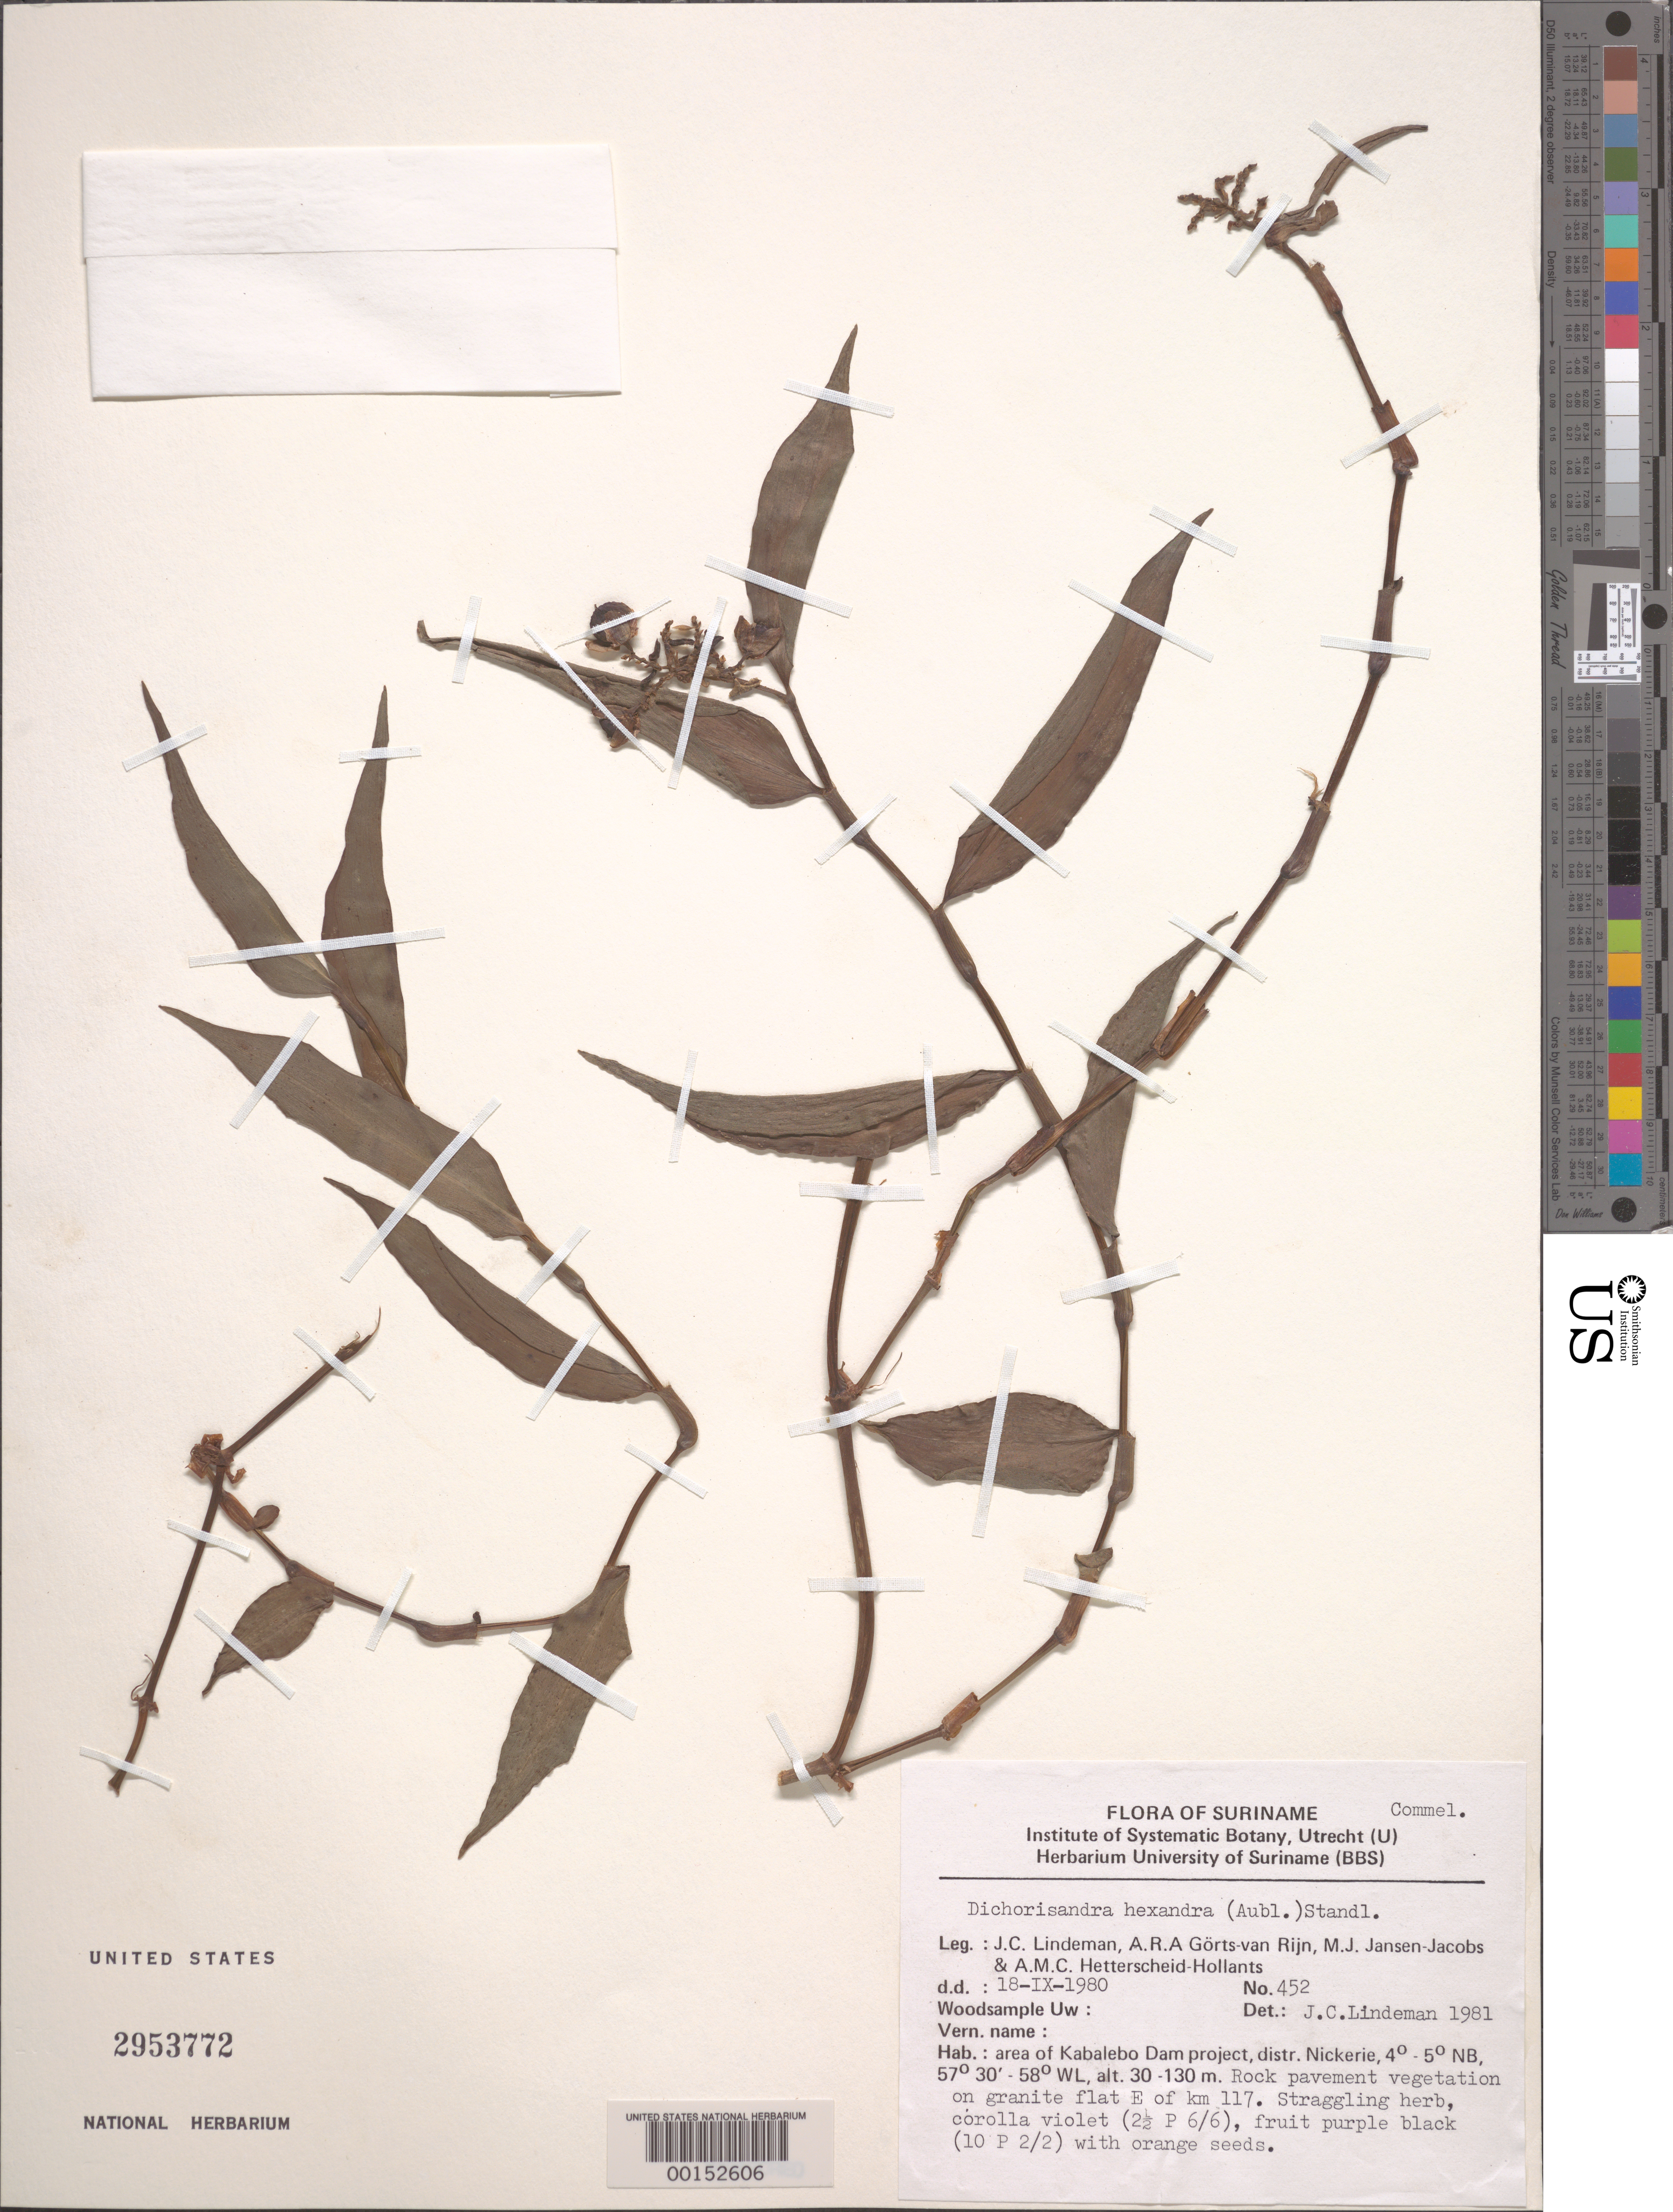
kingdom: Plantae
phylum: Tracheophyta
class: Liliopsida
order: Commelinales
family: Commelinaceae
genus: Dichorisandra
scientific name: Dichorisandra hexandra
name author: (Aubl.) Standl.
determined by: Lindemann, J. C.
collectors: J. C. Lindeman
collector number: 452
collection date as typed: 18 Sep 1980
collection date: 1980-09-18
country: Suriname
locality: Near kabalebo dam, nickerie district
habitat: Rock pavement on granite flat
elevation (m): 30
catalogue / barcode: US 2953772